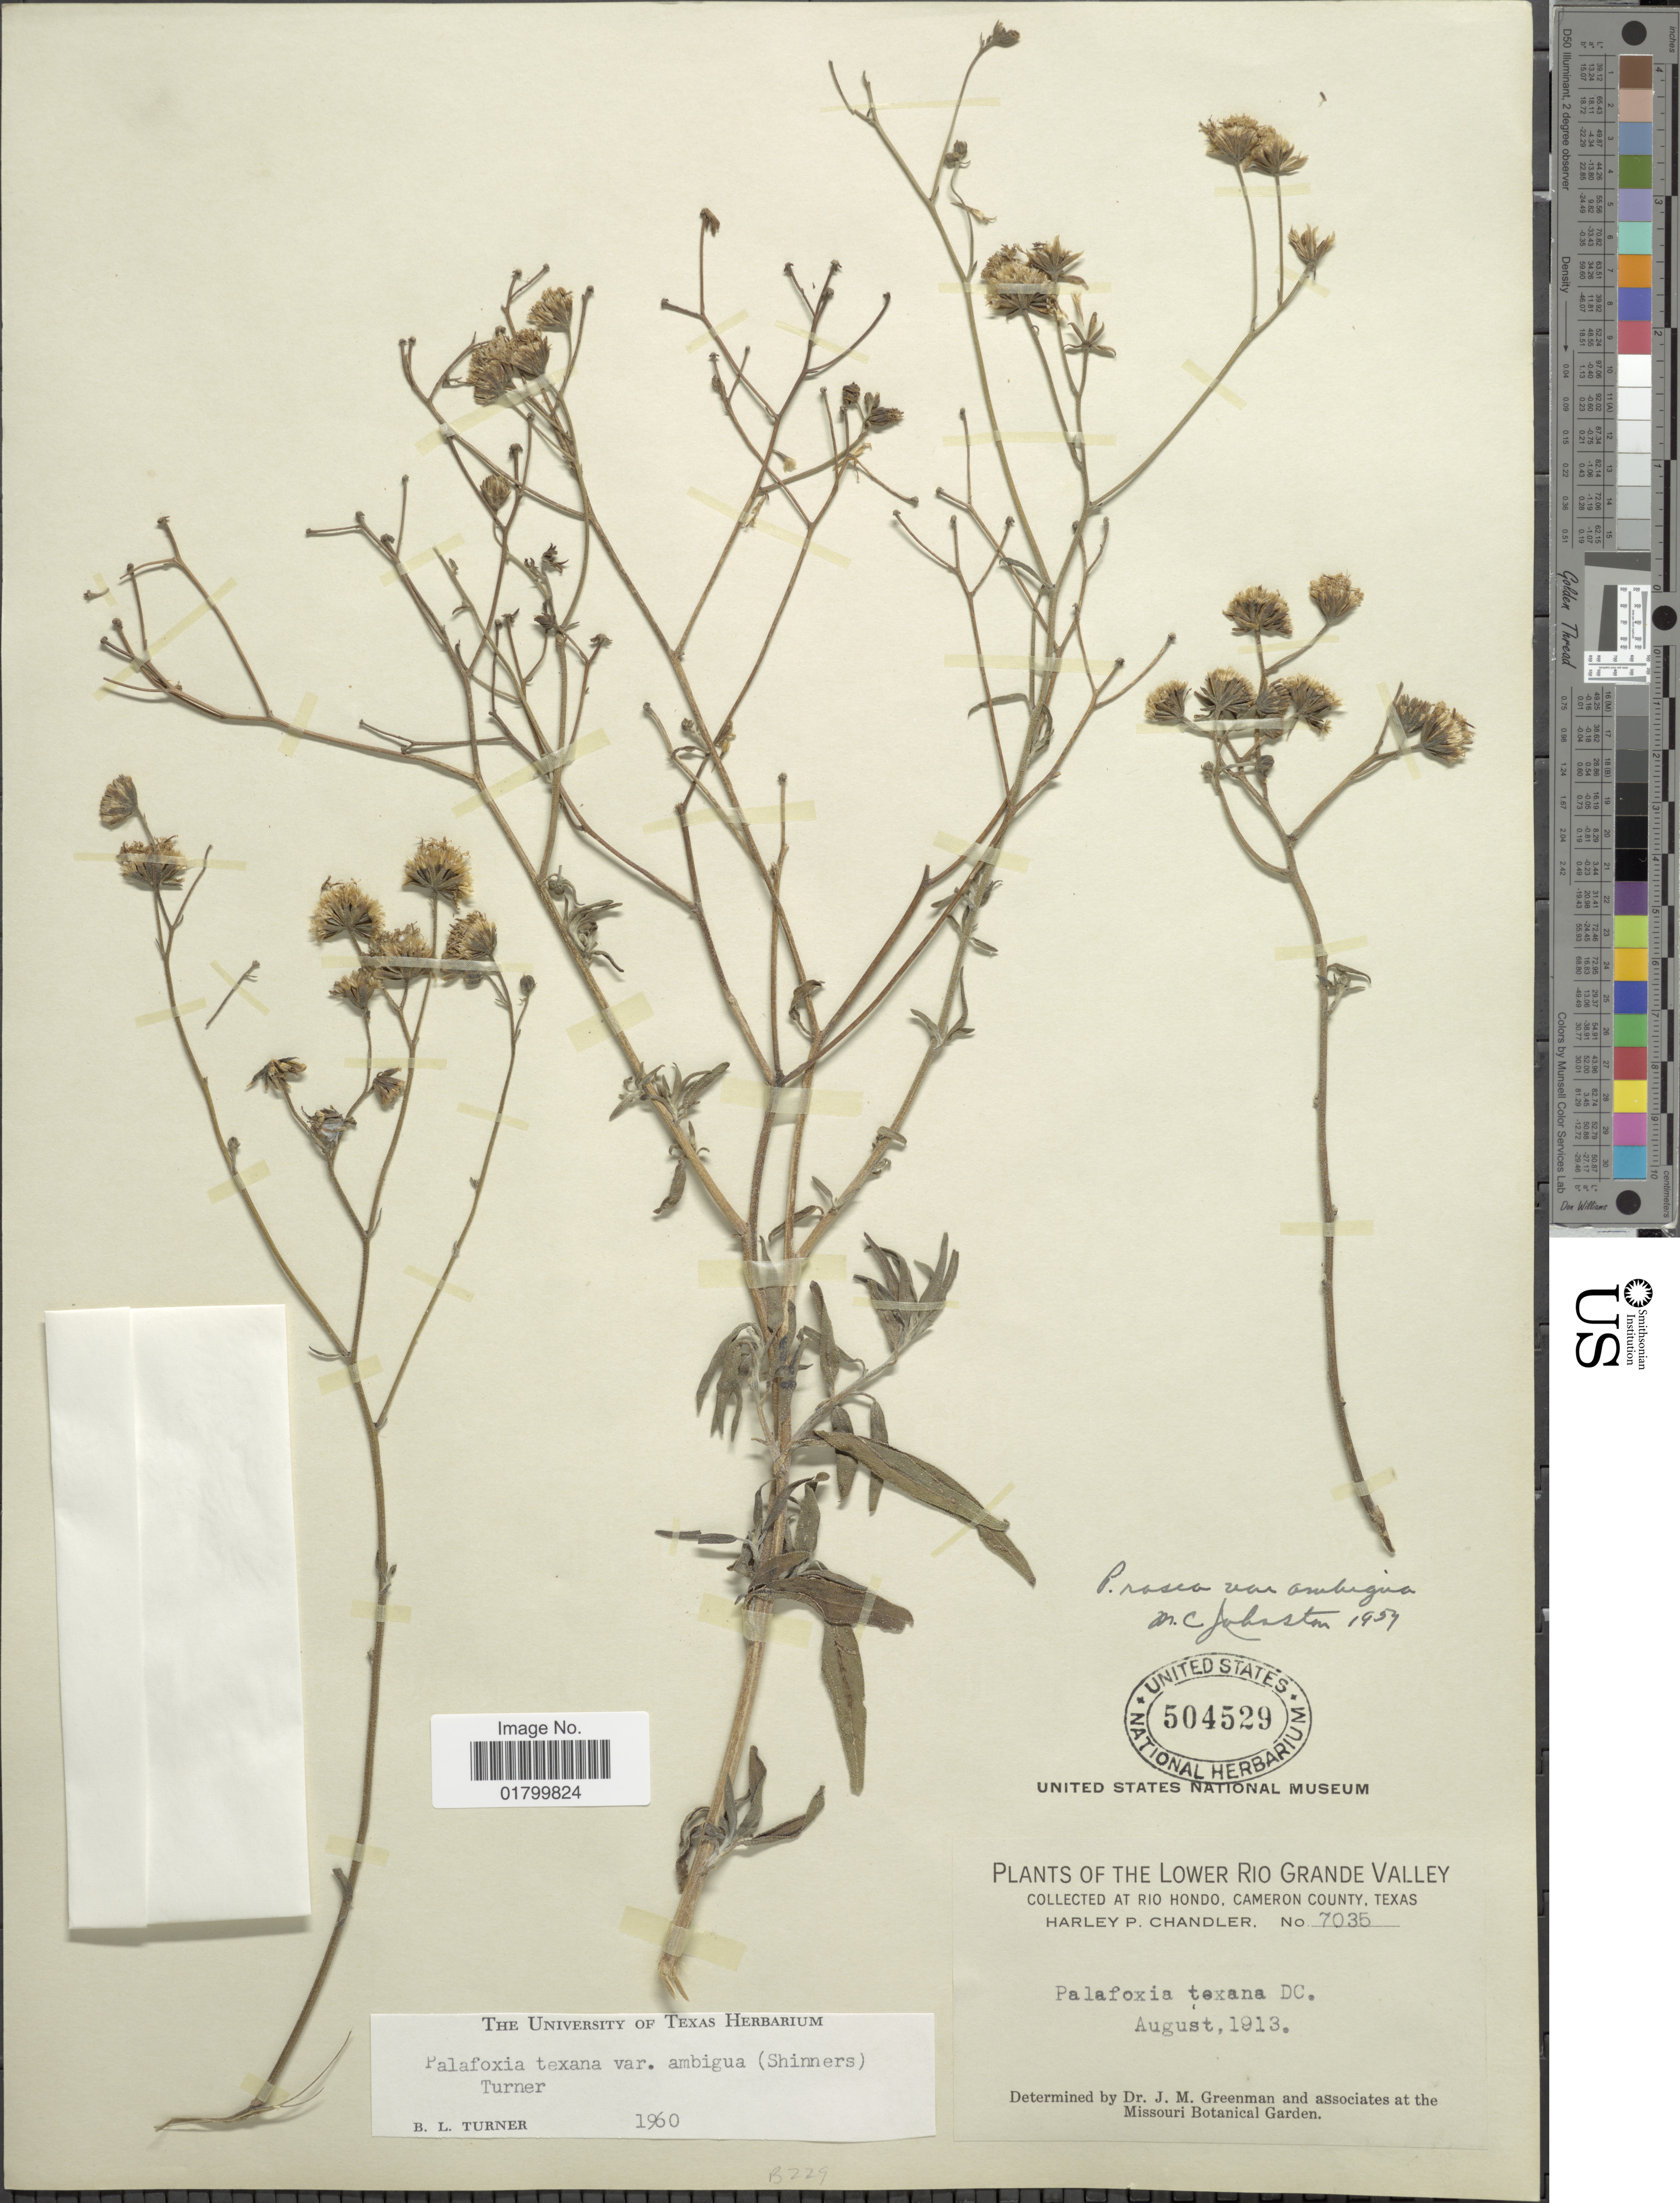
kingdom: Plantae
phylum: Tracheophyta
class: Magnoliopsida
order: Asterales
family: Asteraceae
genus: Palafoxia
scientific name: Palafoxia texana var. ambigua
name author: (Shinners) B.L. Turner & M.I. Morris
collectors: H. Chandler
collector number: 7035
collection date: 1913-08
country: United States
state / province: Texas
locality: The Lower Rio Grande Valley, At Rio Hondo, Cameron County, Texas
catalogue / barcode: US 504529